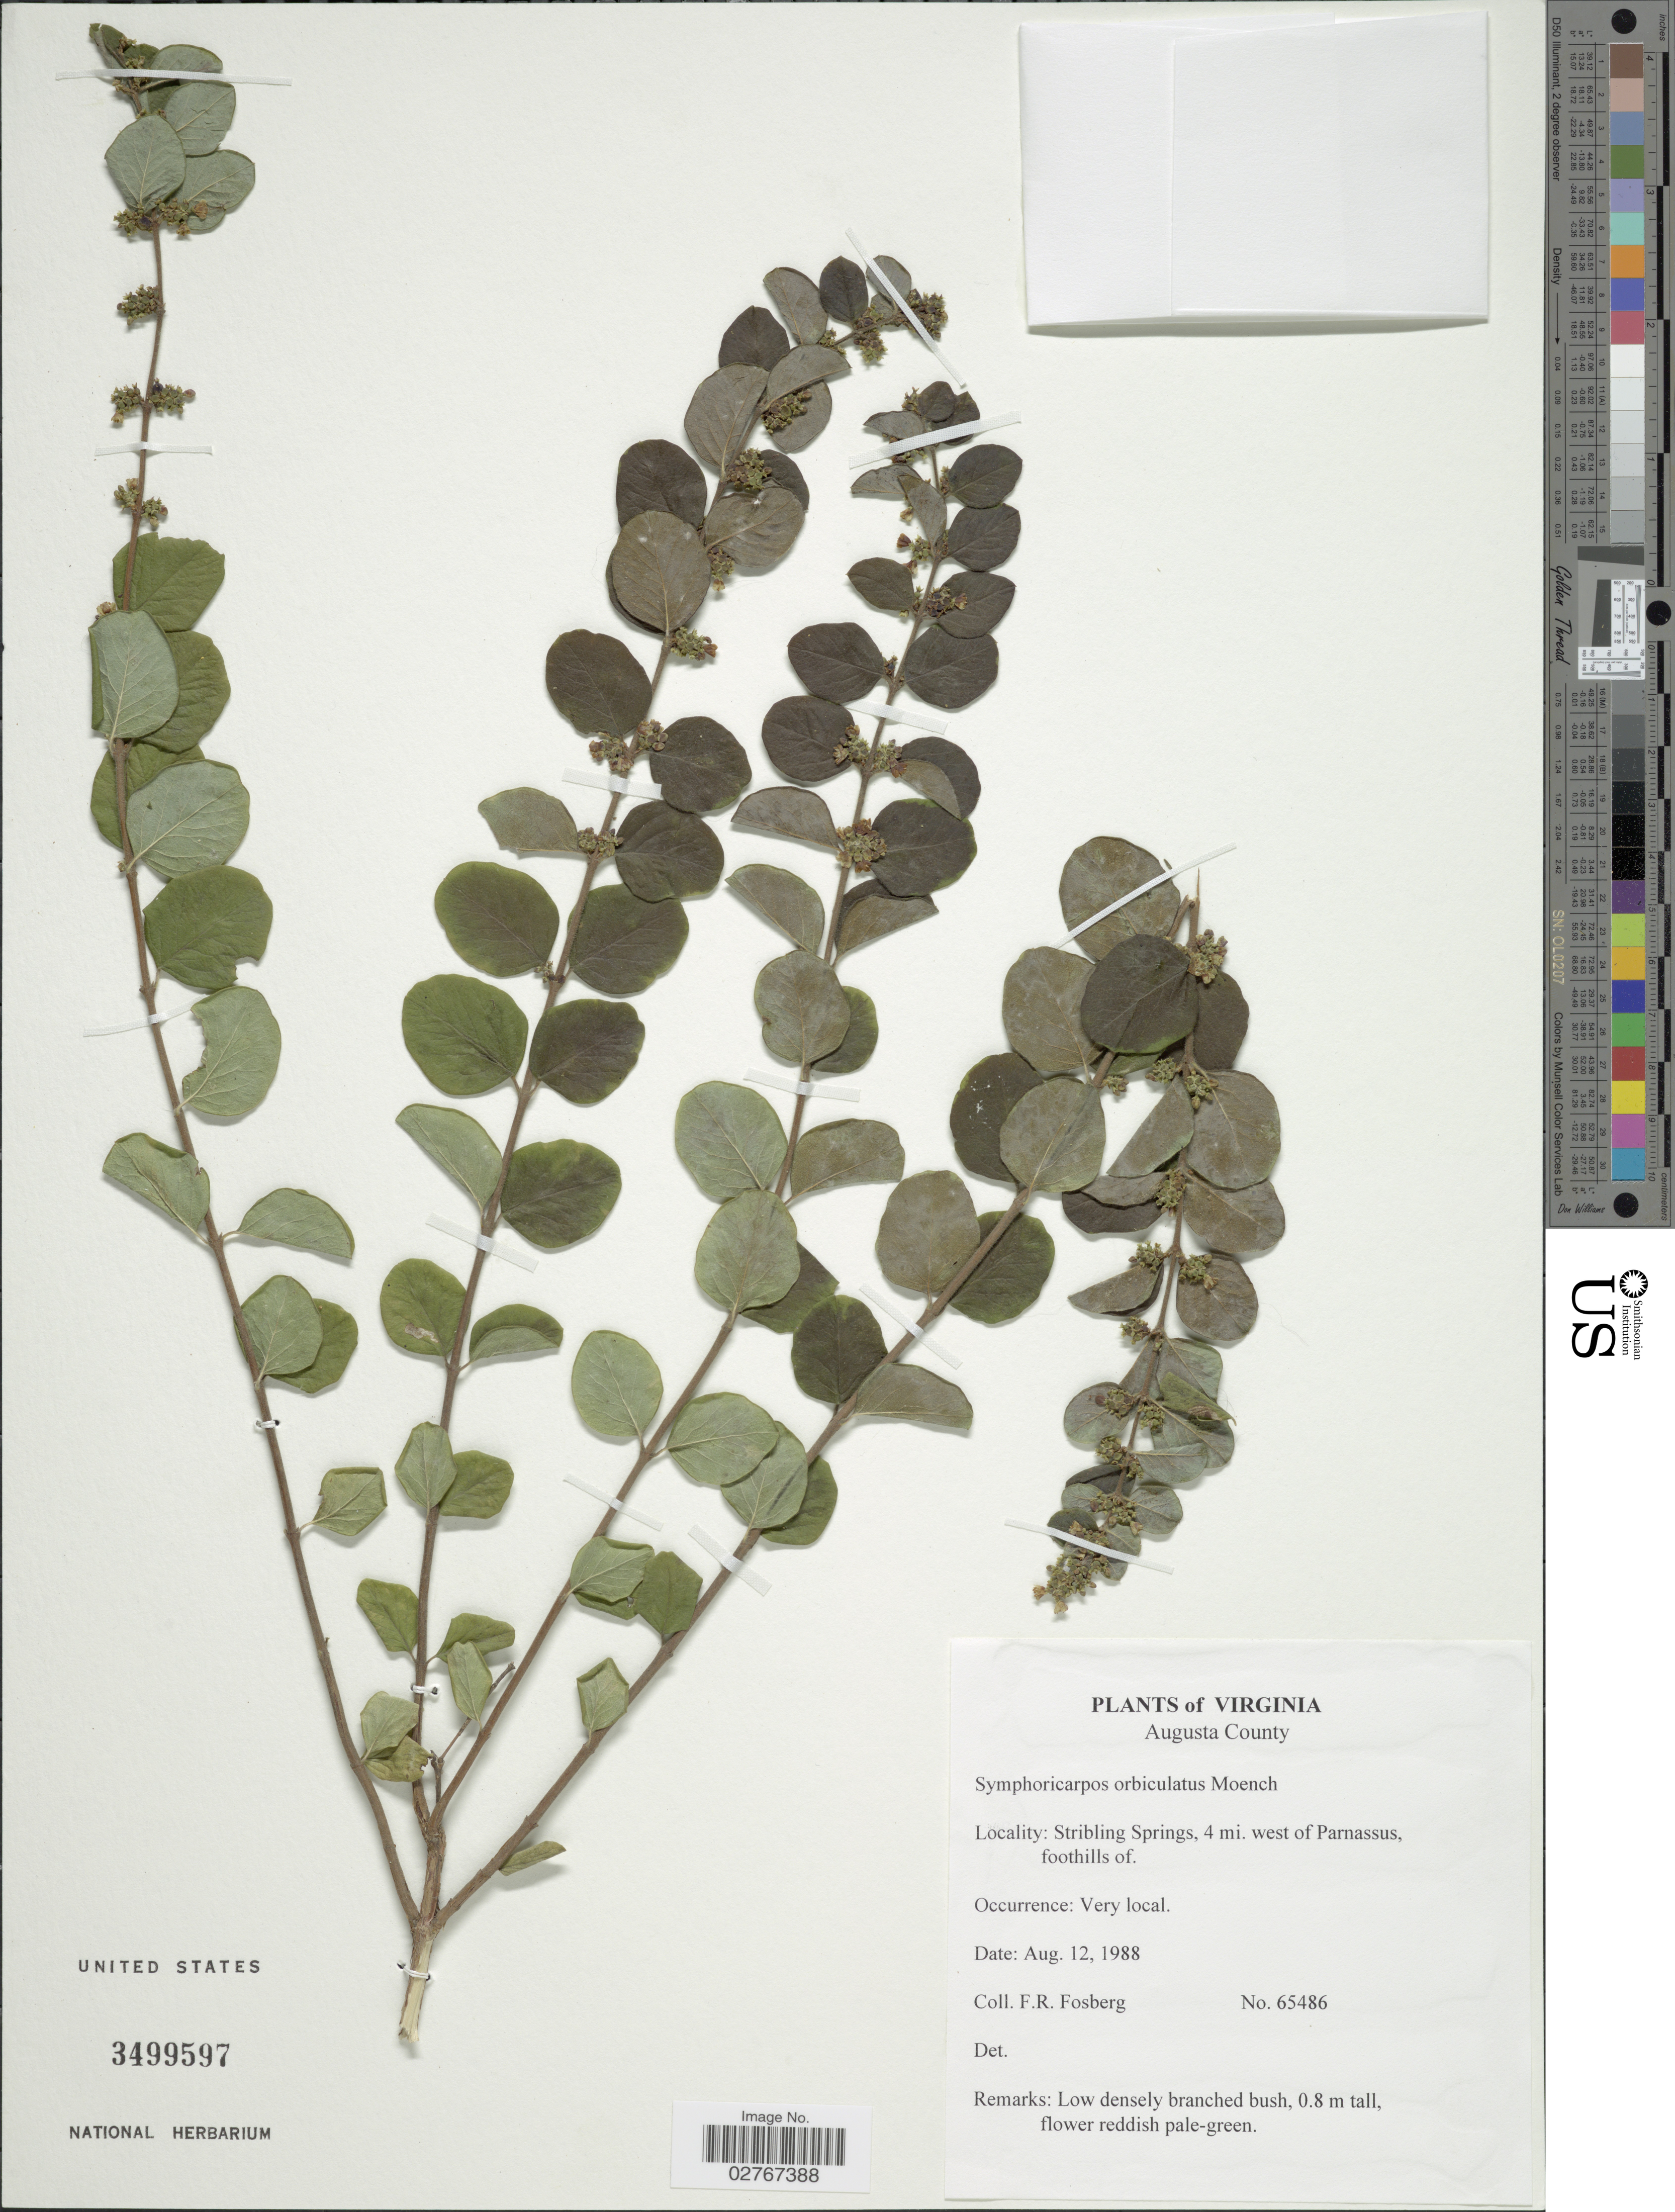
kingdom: Plantae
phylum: Tracheophyta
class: Magnoliopsida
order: Dipsacales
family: Caprifoliaceae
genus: Symphoricarpos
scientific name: Symphoricarpos orbiculatus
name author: Moench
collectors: F. R. Fosberg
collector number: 65486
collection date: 1988-08-12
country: United States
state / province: Virginia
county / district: Augusta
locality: Augusta County. Stribling Springs, 4 mi. west of Parnassus, foothills of.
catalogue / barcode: US 3499597